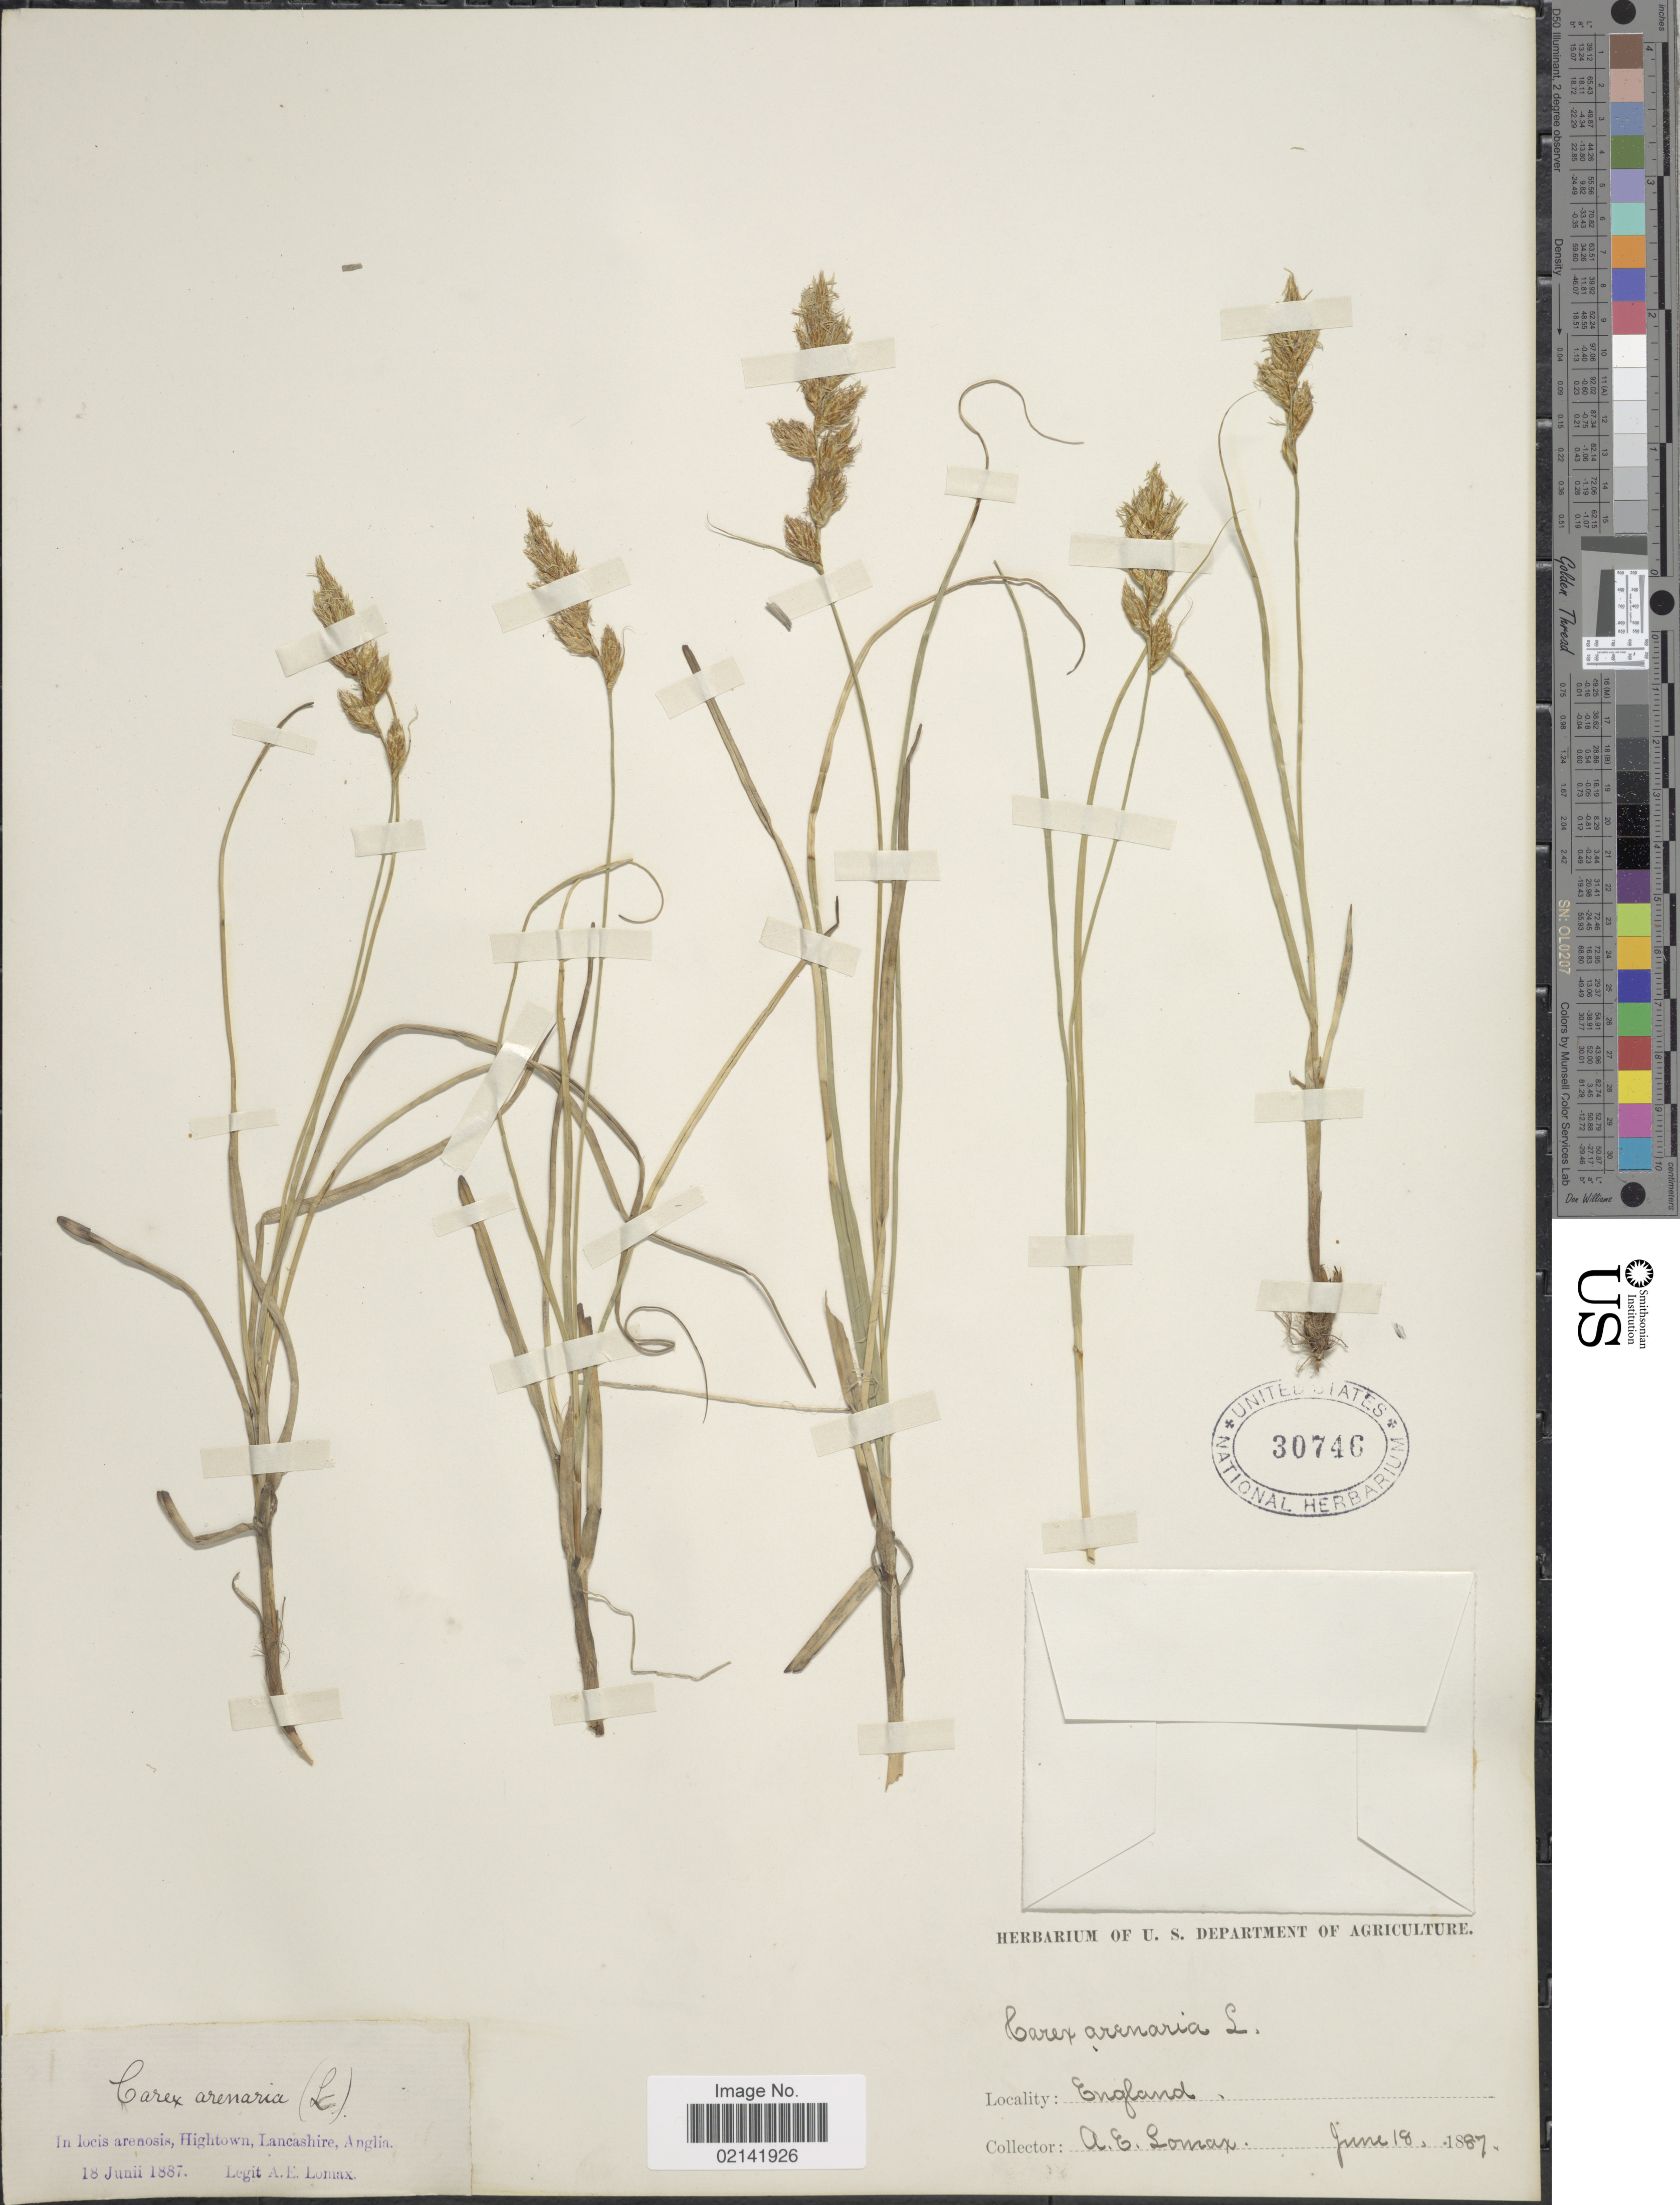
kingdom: Plantae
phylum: Tracheophyta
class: Liliopsida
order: Poales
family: Cyperaceae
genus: Carex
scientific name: Carex arenaria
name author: L.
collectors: A. Lomax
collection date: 1887-06-18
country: United Kingdom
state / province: England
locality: In locis arenosis, Hightown, Lancashire, Anglia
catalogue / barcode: US 30746